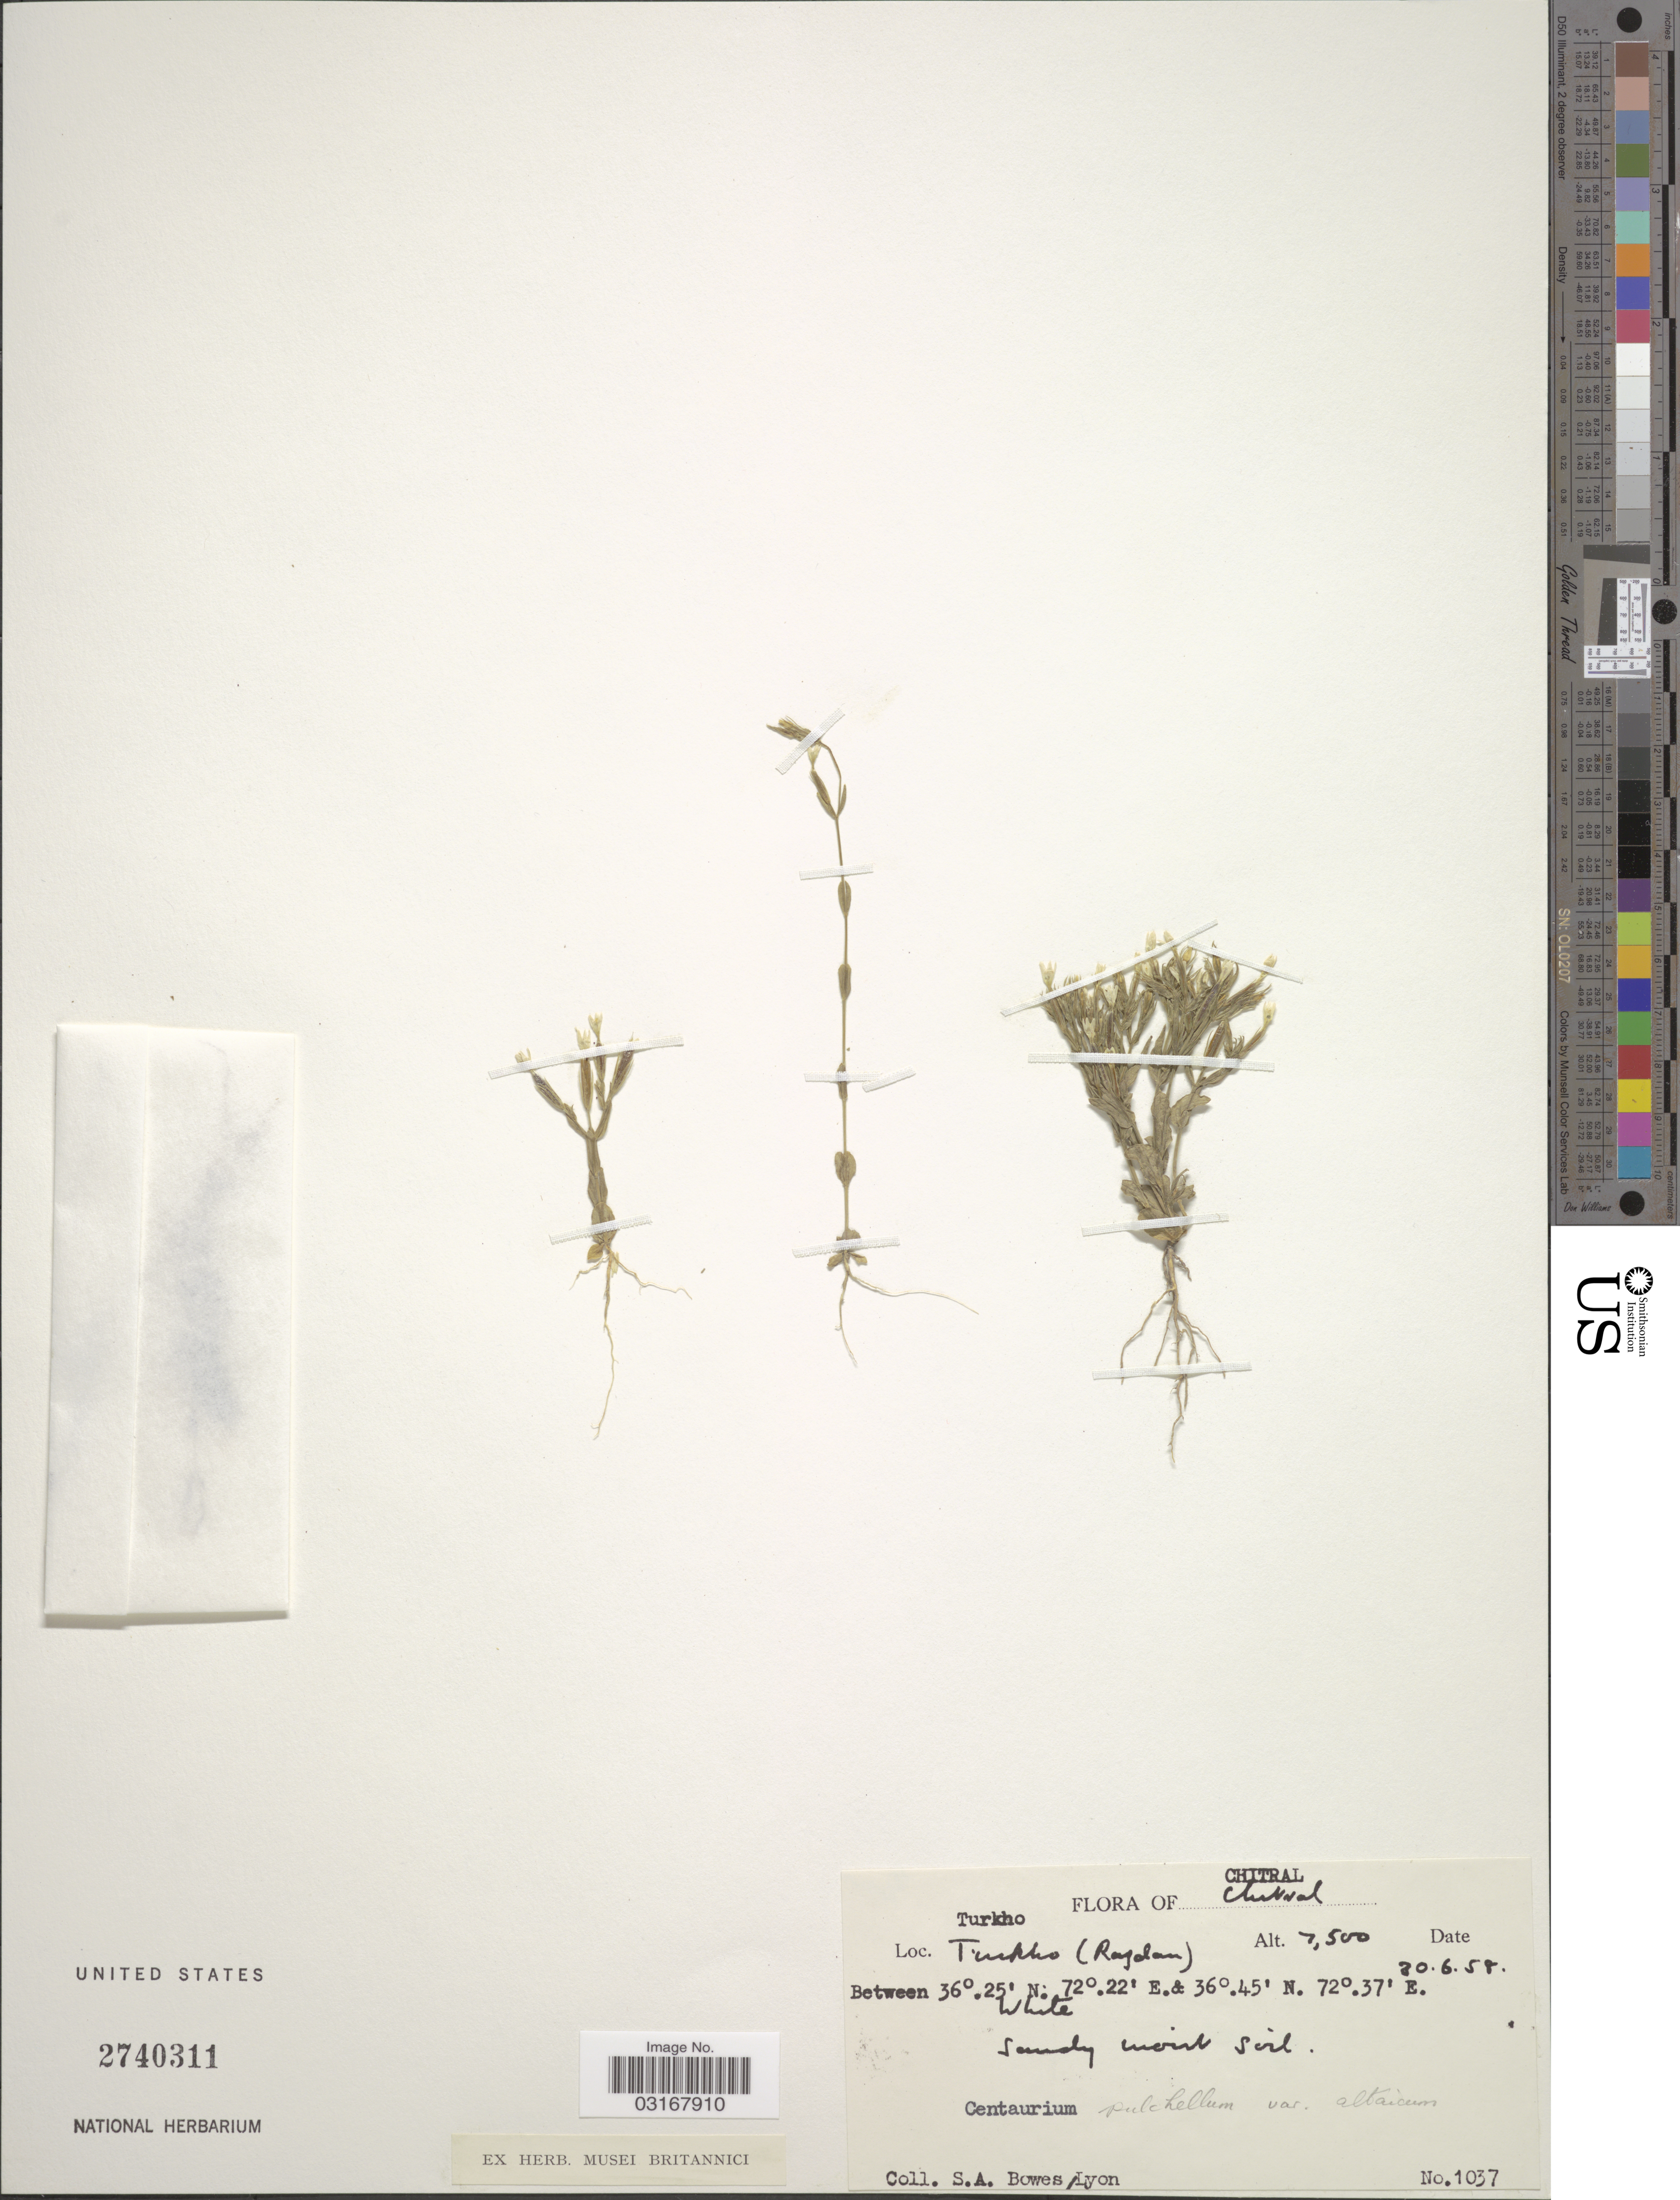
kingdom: Plantae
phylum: Tracheophyta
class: Magnoliopsida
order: Gentianales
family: Gentianaceae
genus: Centaurium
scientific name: Centaurium pulchellum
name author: (Sw.) Druce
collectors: S. Bowes Lyon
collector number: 1037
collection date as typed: Transcribed d/m/y: 20/6/58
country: Pakistan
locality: Chitral. Turkho (Razdan).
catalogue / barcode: US 2740311